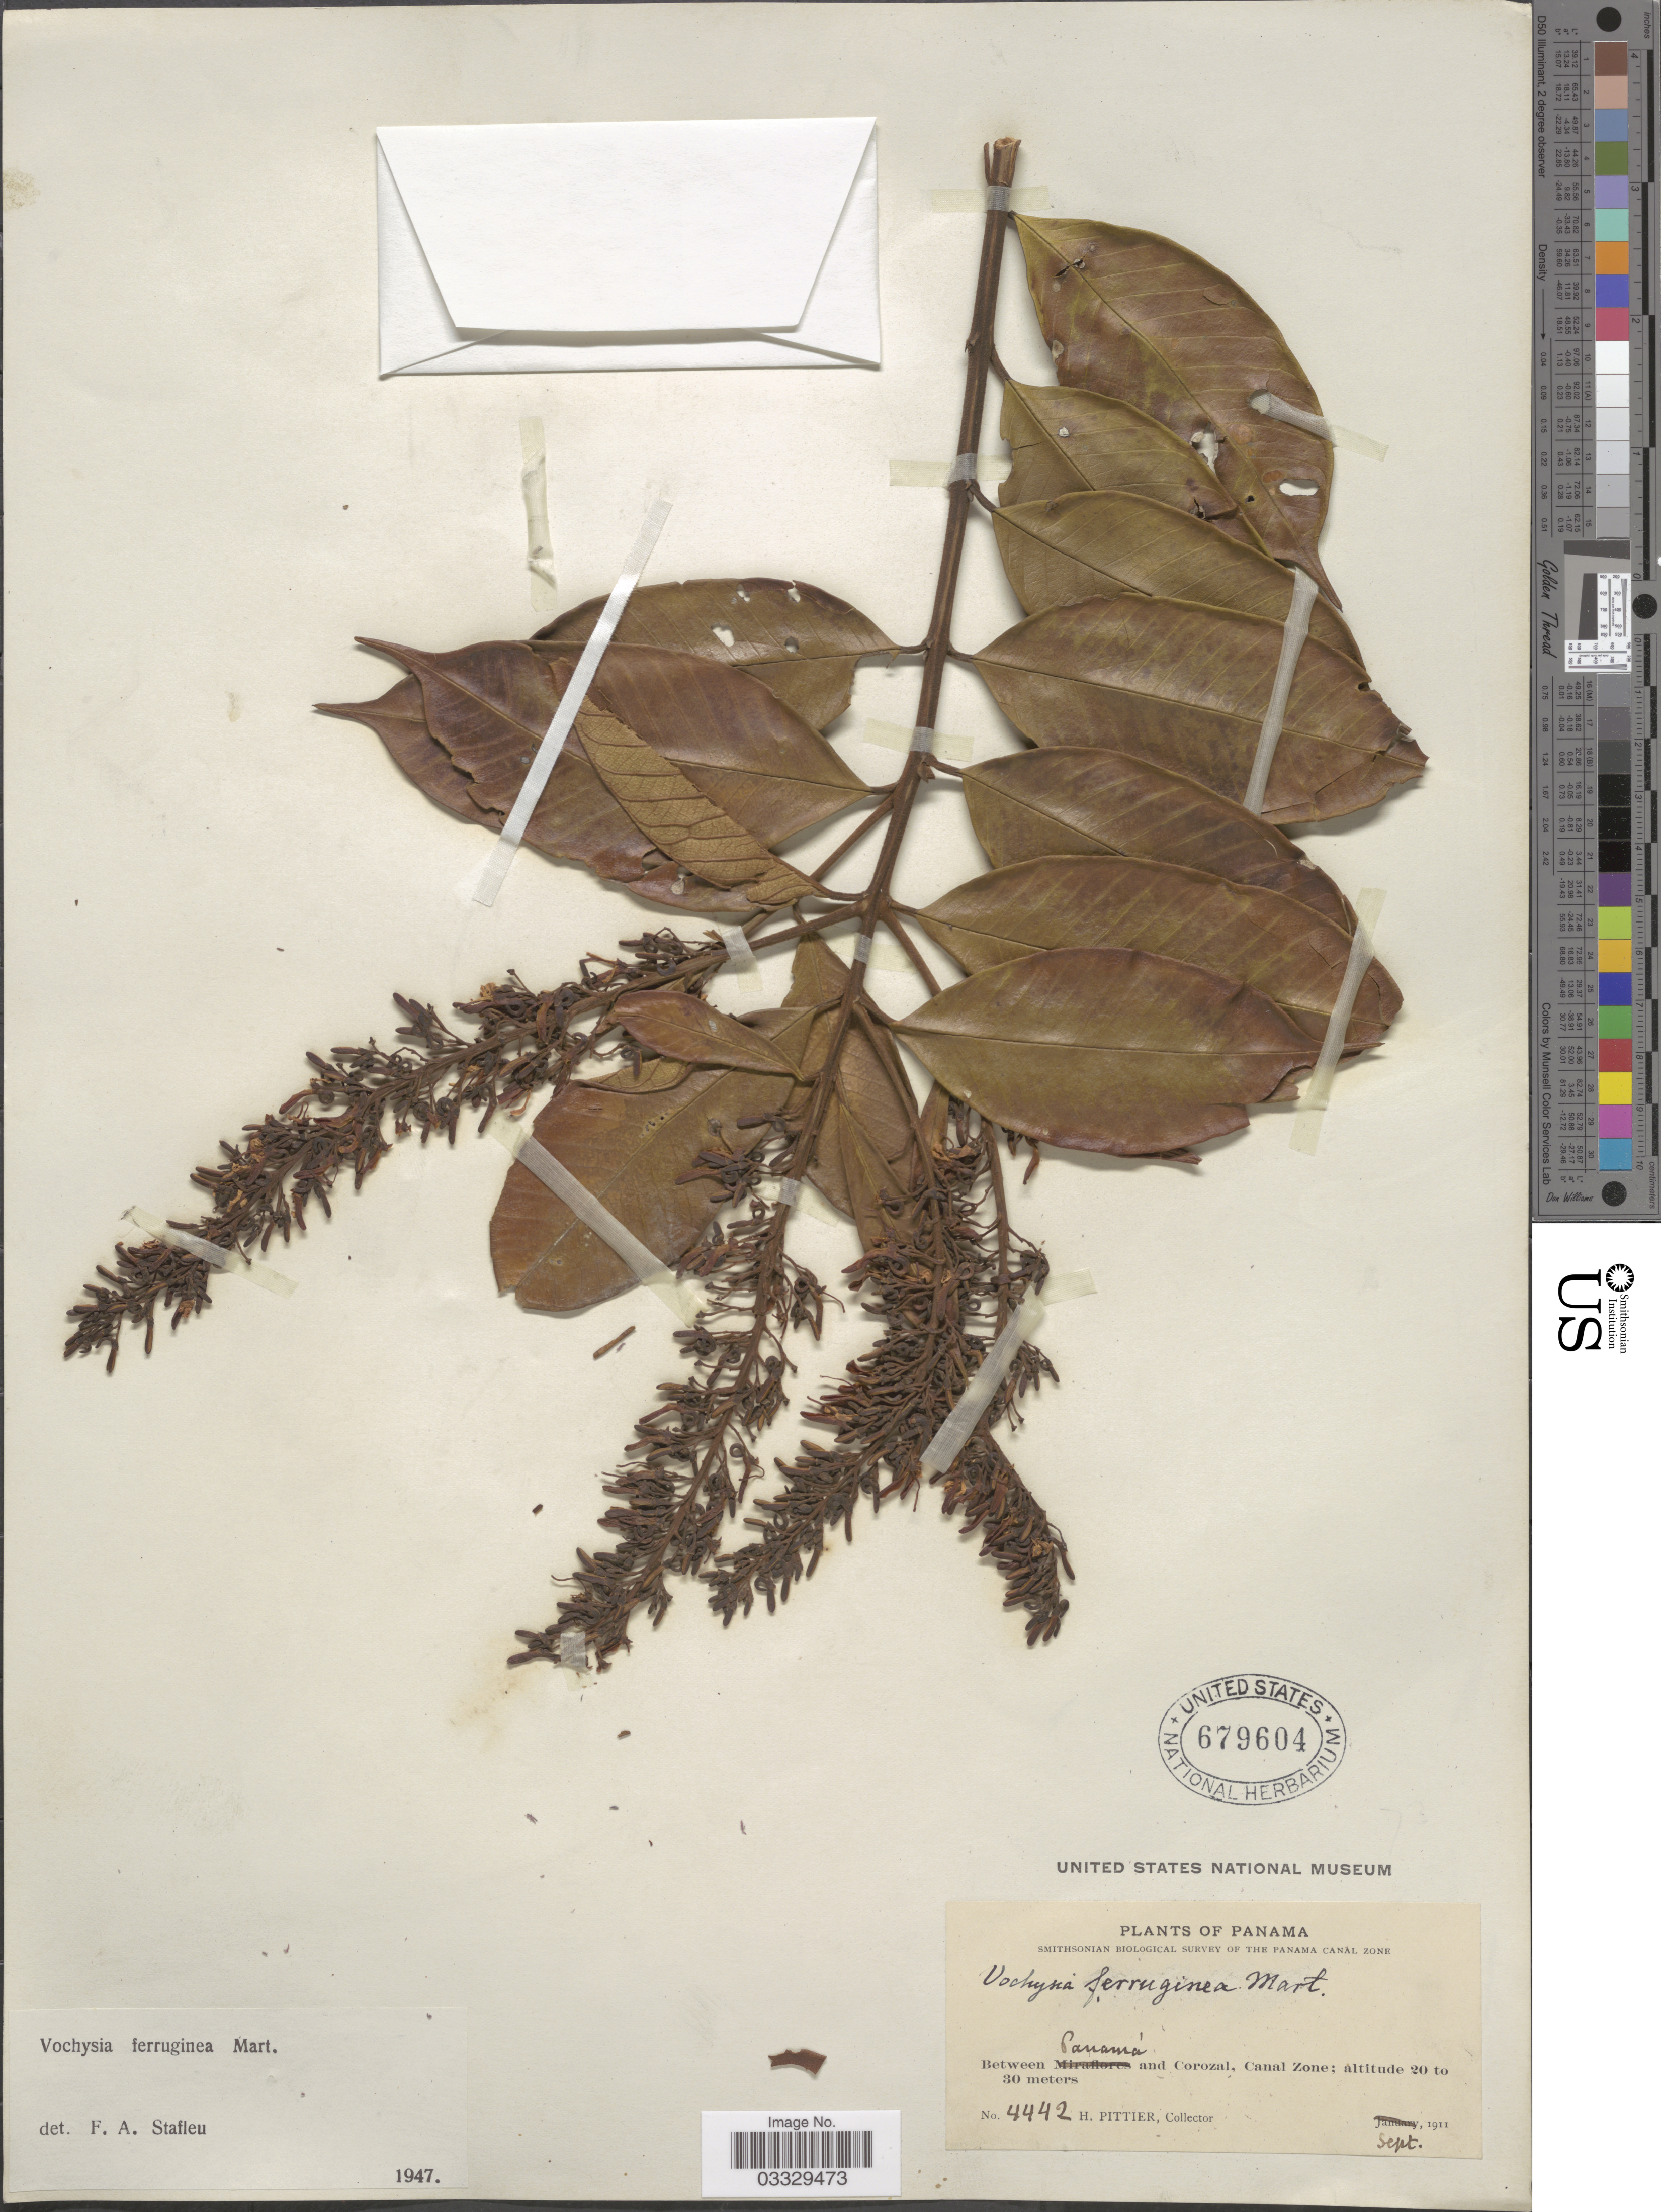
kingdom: Plantae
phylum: Tracheophyta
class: Magnoliopsida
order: Myrtales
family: Vochysiaceae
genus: Vochysia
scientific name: Vochysia ferruginea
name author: Mart.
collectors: H. F. Pittier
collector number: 4442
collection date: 1911-09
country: Panama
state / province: Colón / Panamá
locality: Between Panamá and Corozal, Canal Zone.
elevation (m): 20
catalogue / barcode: US 679604